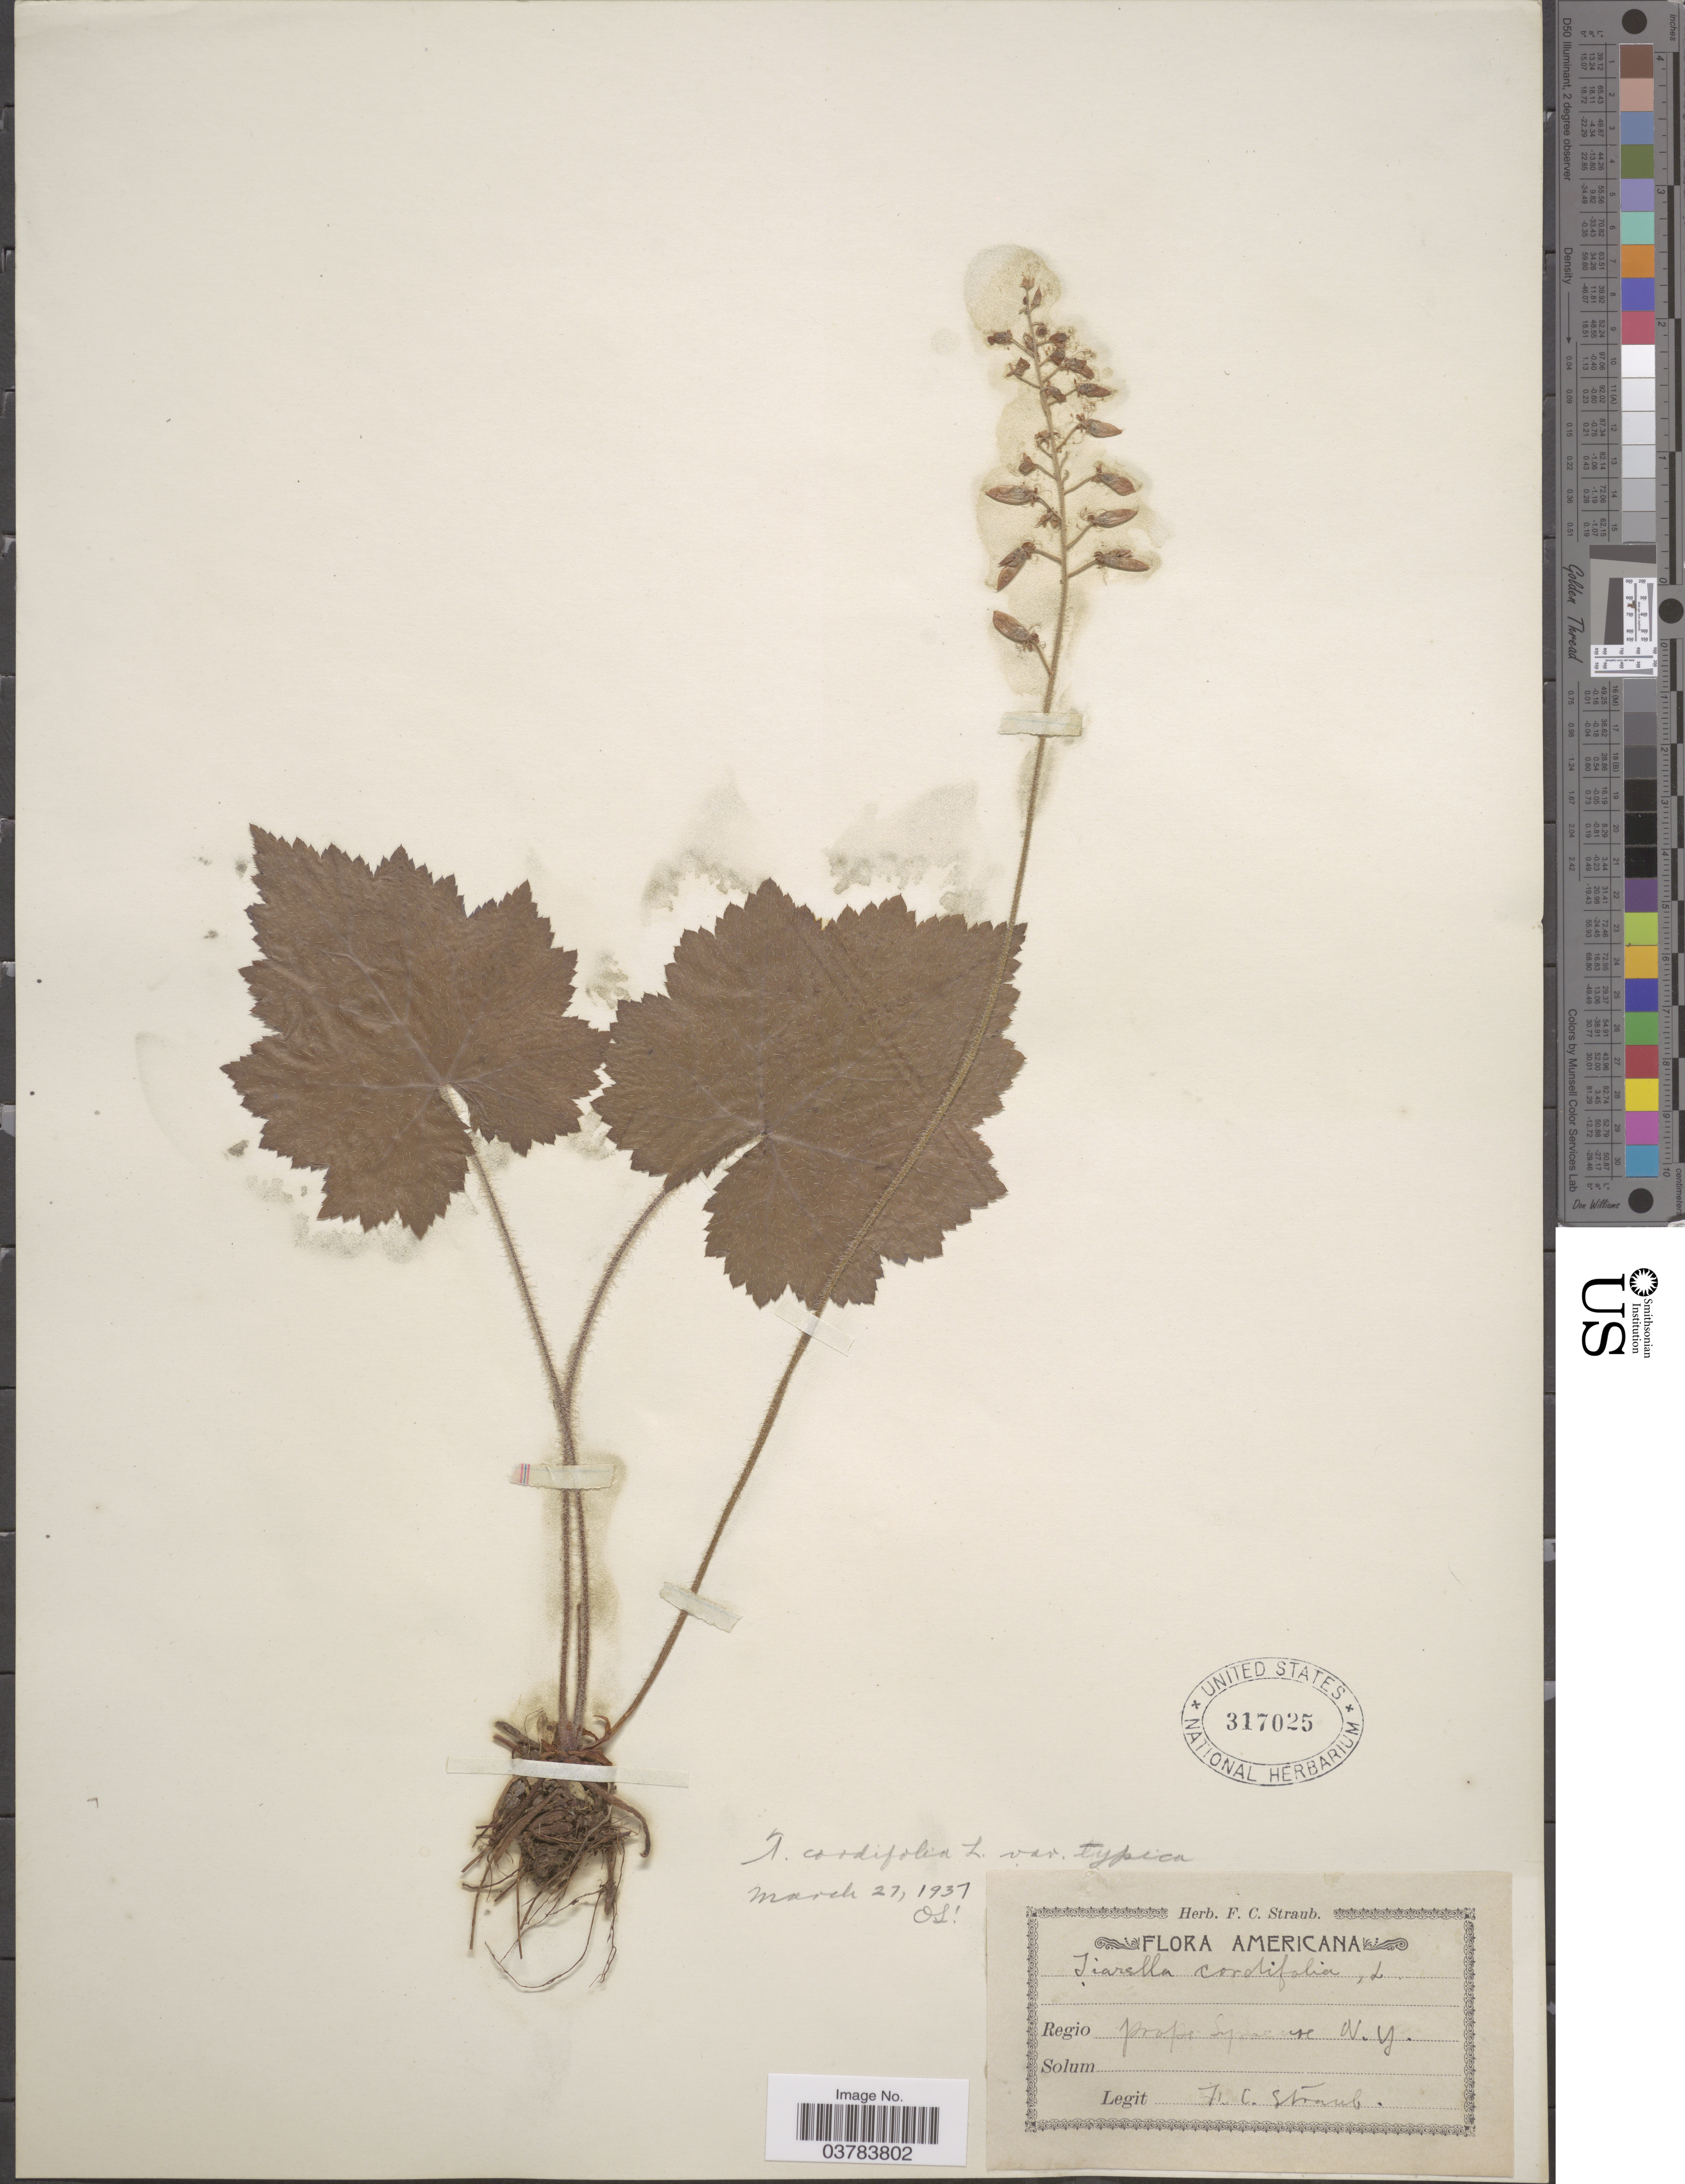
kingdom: Plantae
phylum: Tracheophyta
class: Magnoliopsida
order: Saxifragales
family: Saxifragaceae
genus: Tiarella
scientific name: Tiarella cordifolia var. typica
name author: Lakela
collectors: F. Straub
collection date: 1937-03-27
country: United States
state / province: New York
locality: Regio prope Syracuse.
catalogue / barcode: US 317025